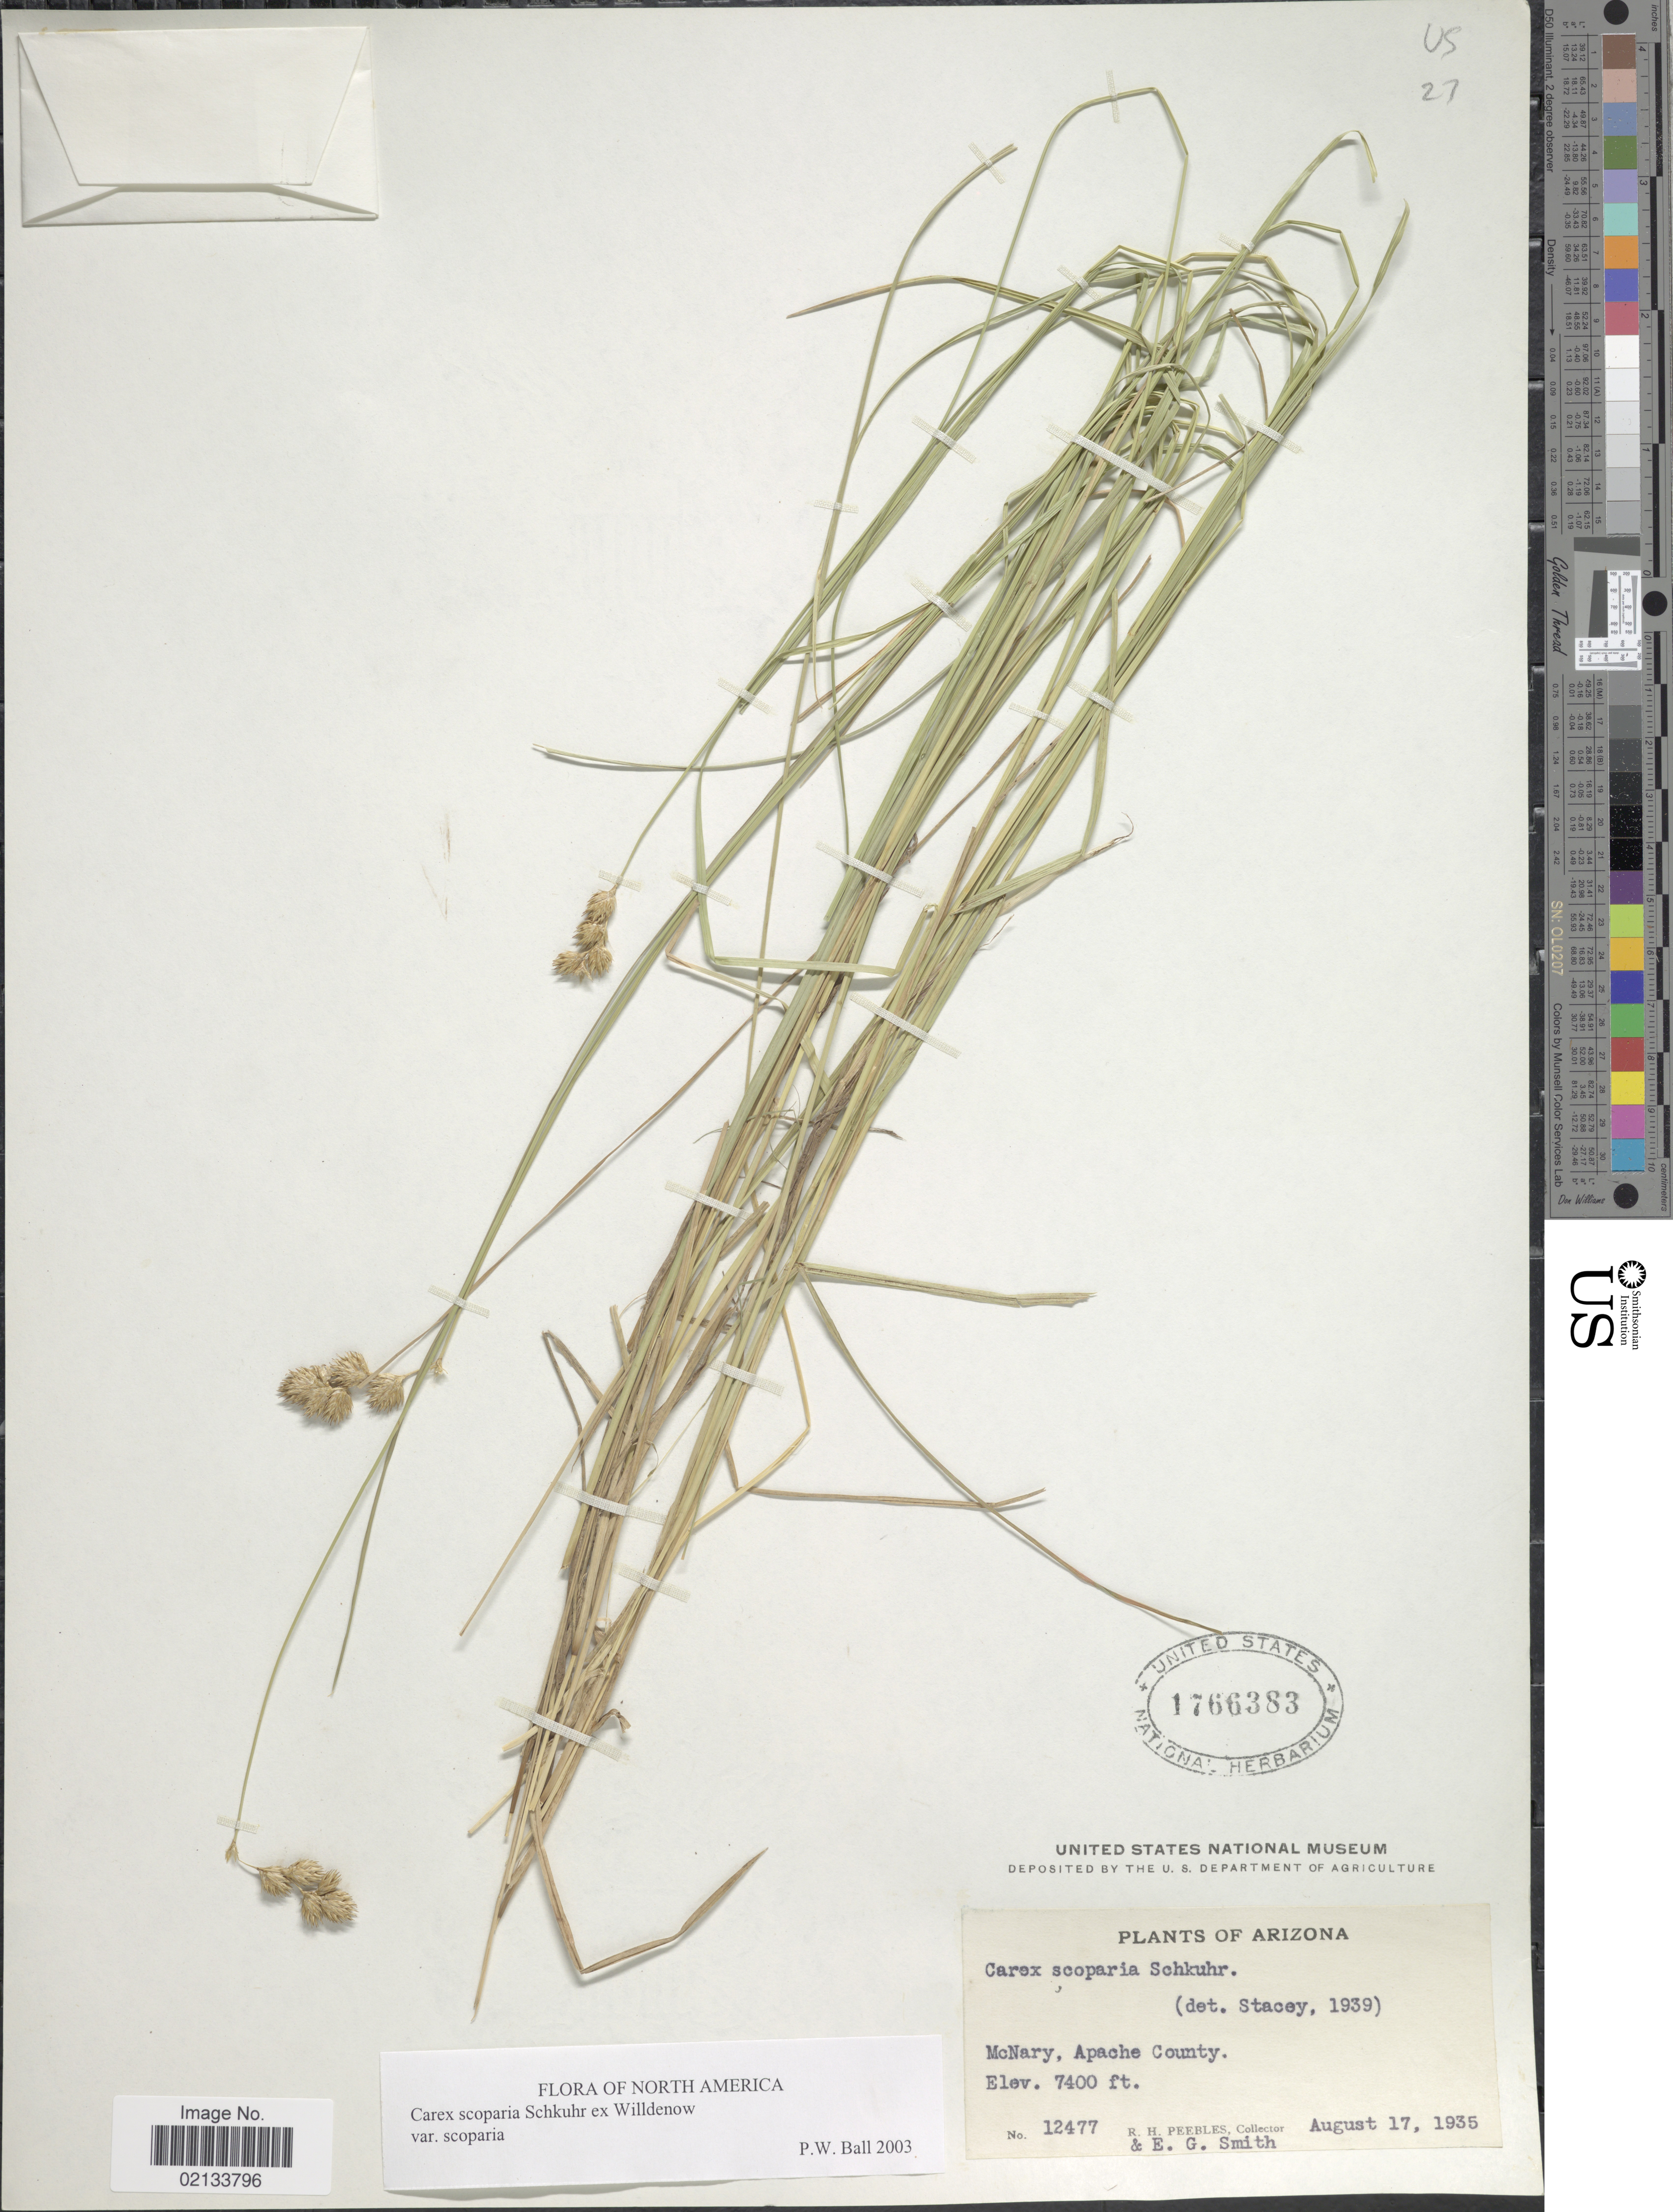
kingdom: Plantae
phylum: Tracheophyta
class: Liliopsida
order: Poales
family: Cyperaceae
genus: Carex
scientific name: Carex scoparia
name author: Schkuhr ex Willd.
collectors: R. H. Peebles & E. G. Smith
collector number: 12477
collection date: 1935-08-17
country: United States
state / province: Arizona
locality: McNary, Apache County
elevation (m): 2256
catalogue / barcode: US 1766383